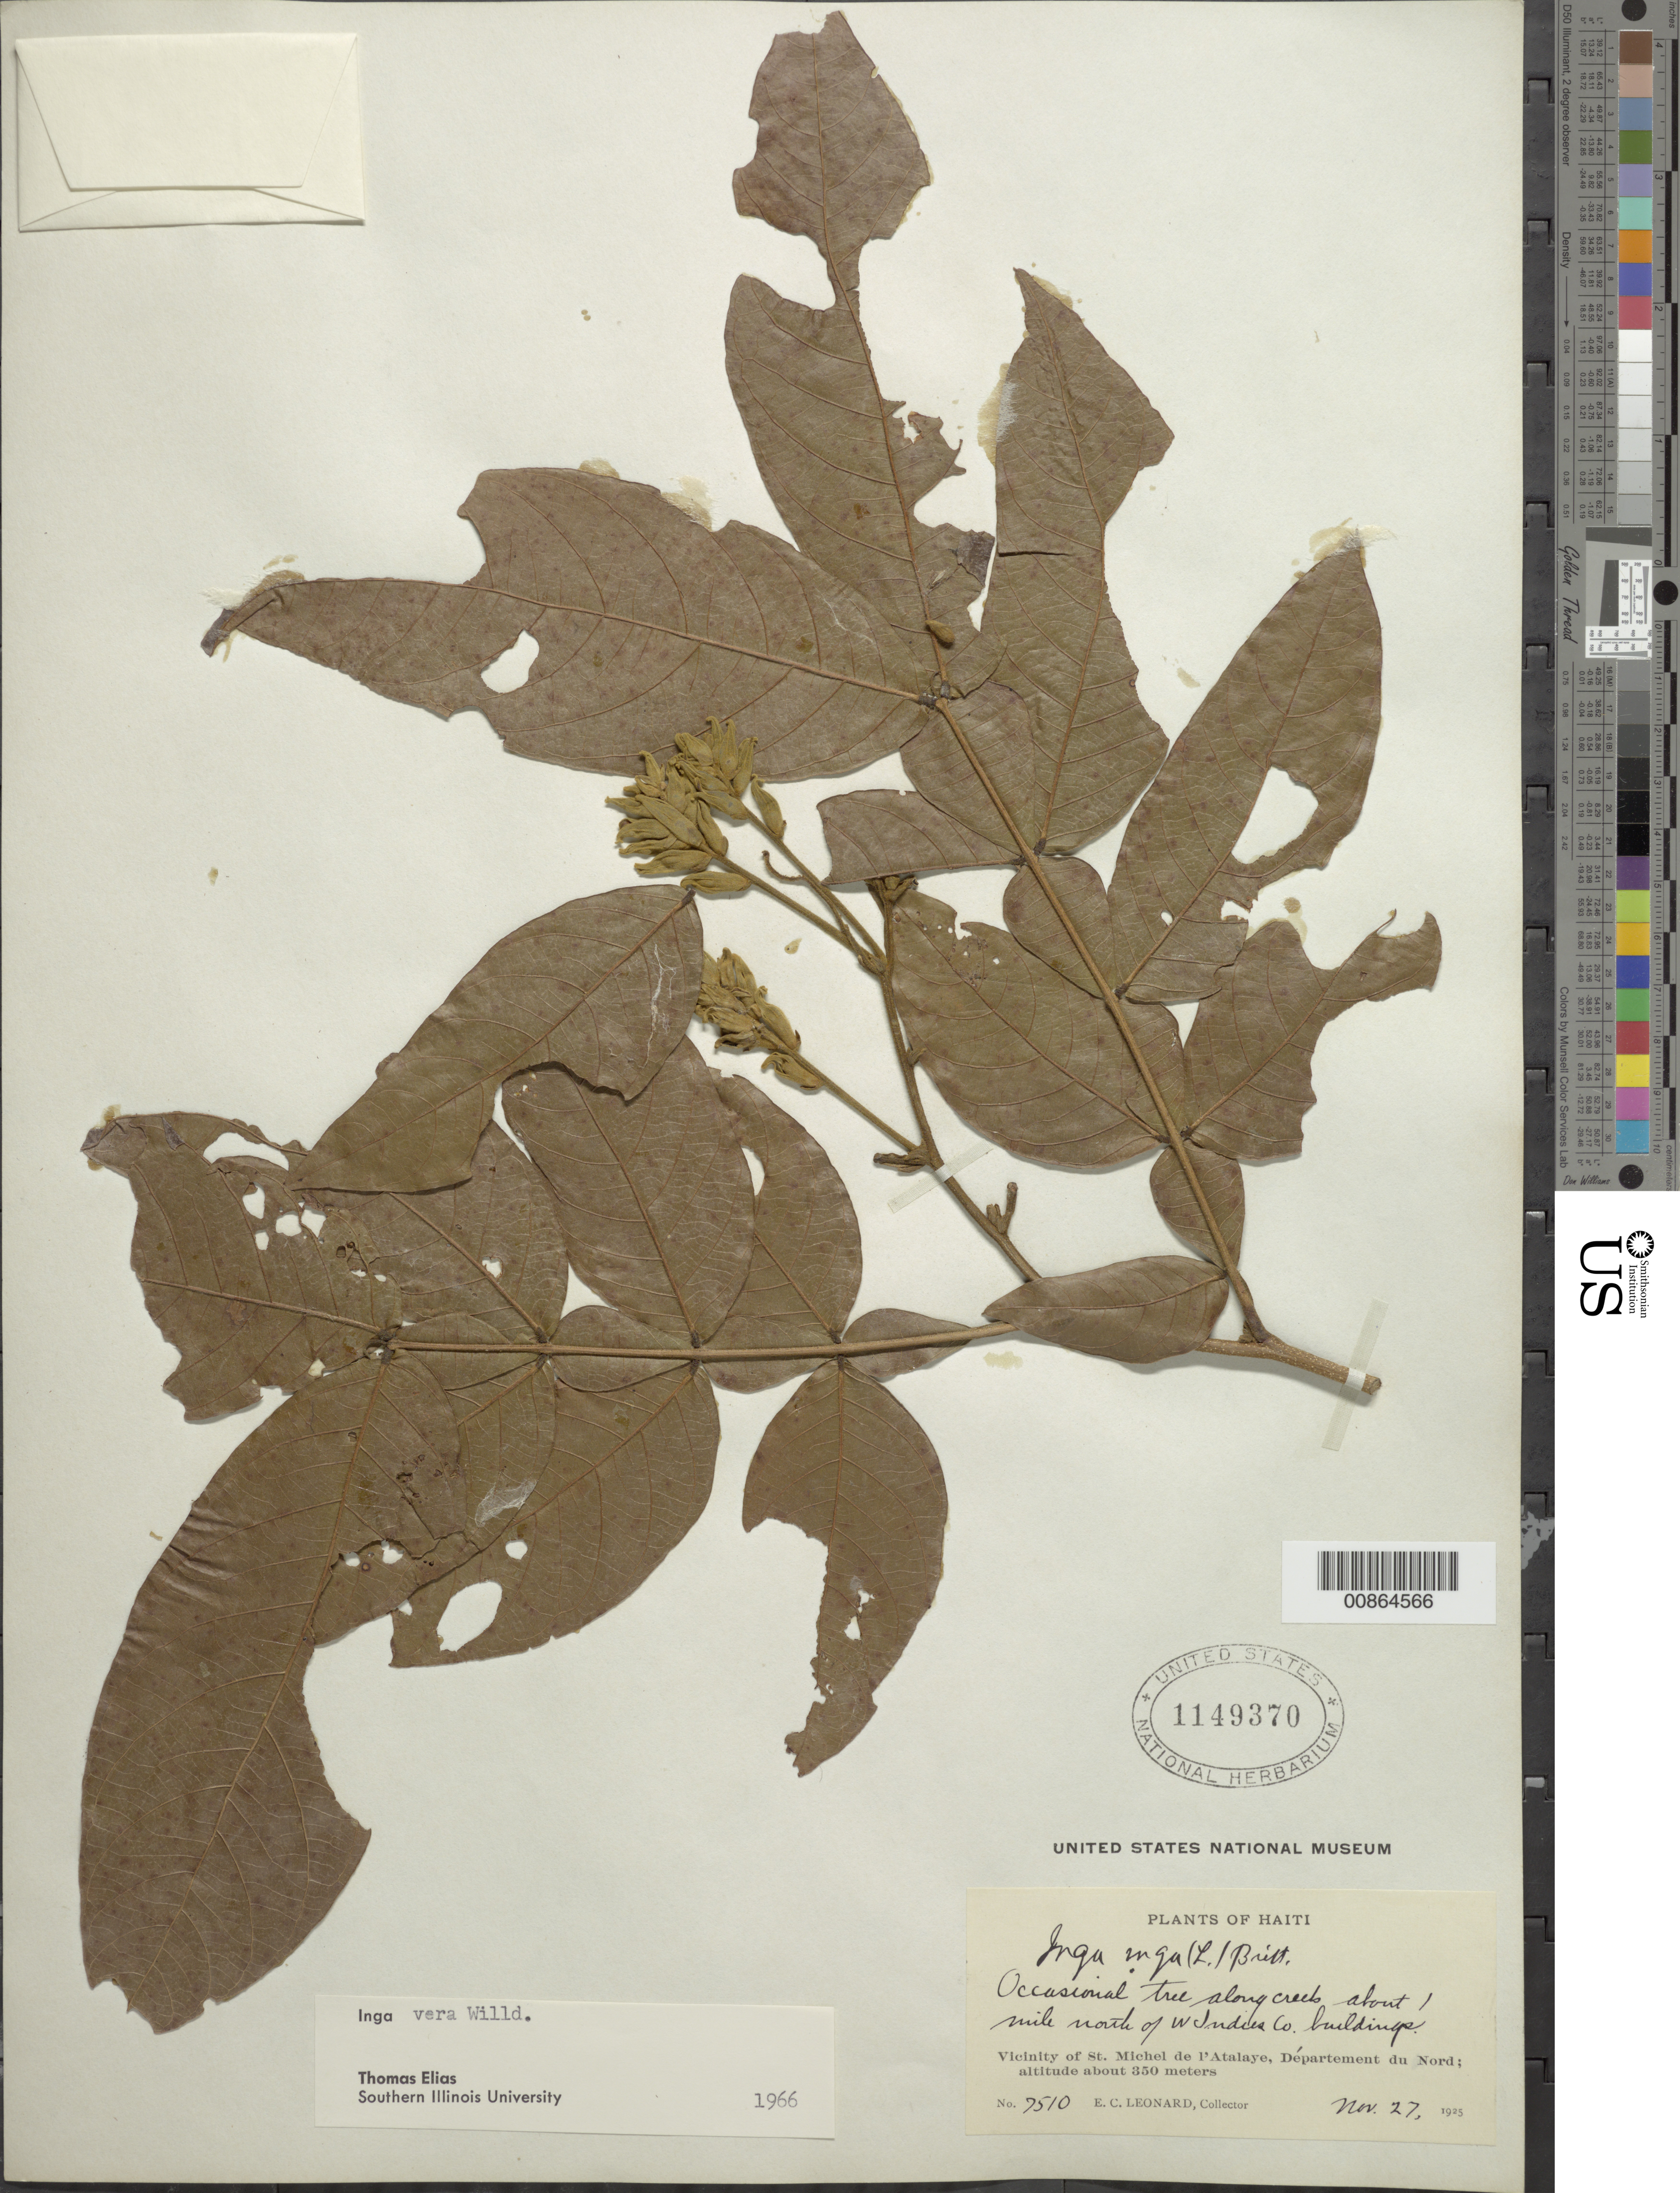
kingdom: Plantae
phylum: Tracheophyta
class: Magnoliopsida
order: Fabales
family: Fabaceae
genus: Inga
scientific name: Inga vera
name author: Willd.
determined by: Elias, T., (SIU), Southern Illinois University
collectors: E. C. Leonard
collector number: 7510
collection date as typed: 27 Nov 1925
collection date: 1925-11-27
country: Haiti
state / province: Nord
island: Hispaniola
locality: Vicinity of St. Michel de l'Atalaye. About 1 mile north of West Indies Co. buildings.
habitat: Along creek.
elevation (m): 350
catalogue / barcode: US 1149370